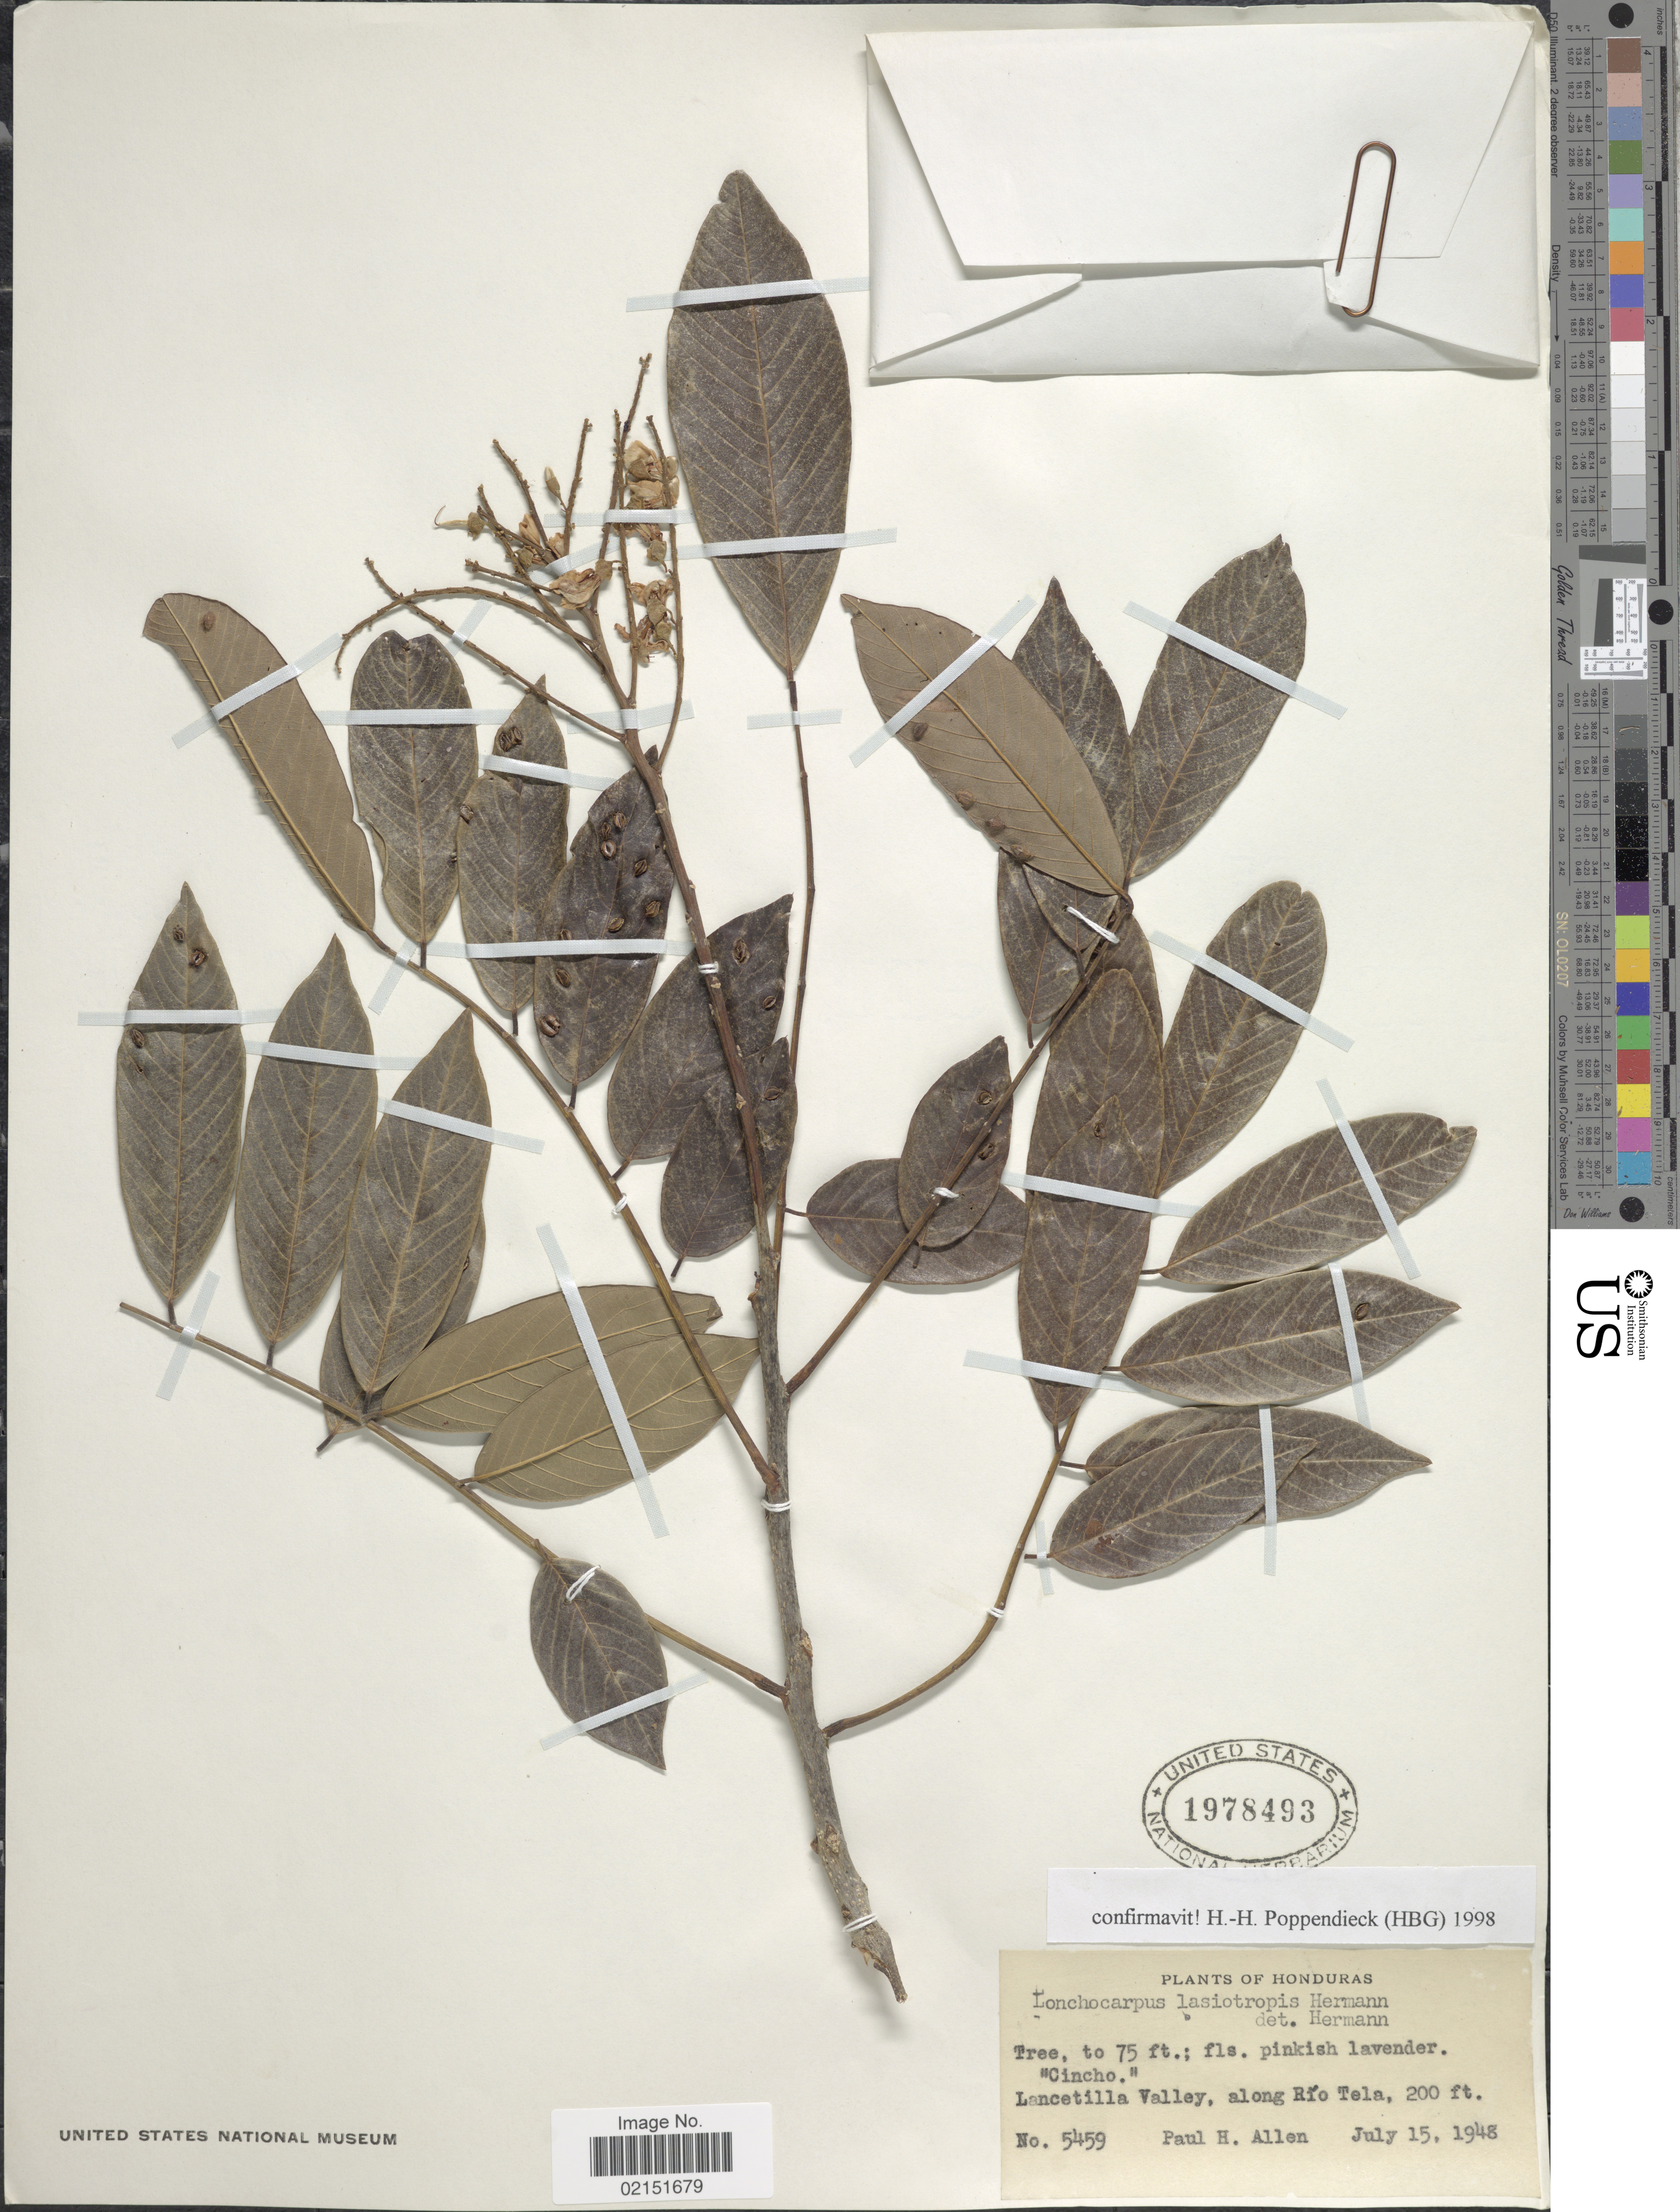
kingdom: Plantae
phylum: Tracheophyta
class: Magnoliopsida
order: Fabales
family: Fabaceae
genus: Lonchocarpus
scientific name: Lonchocarpus lasiotropis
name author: F.J. Herm.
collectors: P. H. Allen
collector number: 5459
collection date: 1948-07-15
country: Honduras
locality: Lancetilla Valley, along Rio Tela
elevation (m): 61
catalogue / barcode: US 1978493